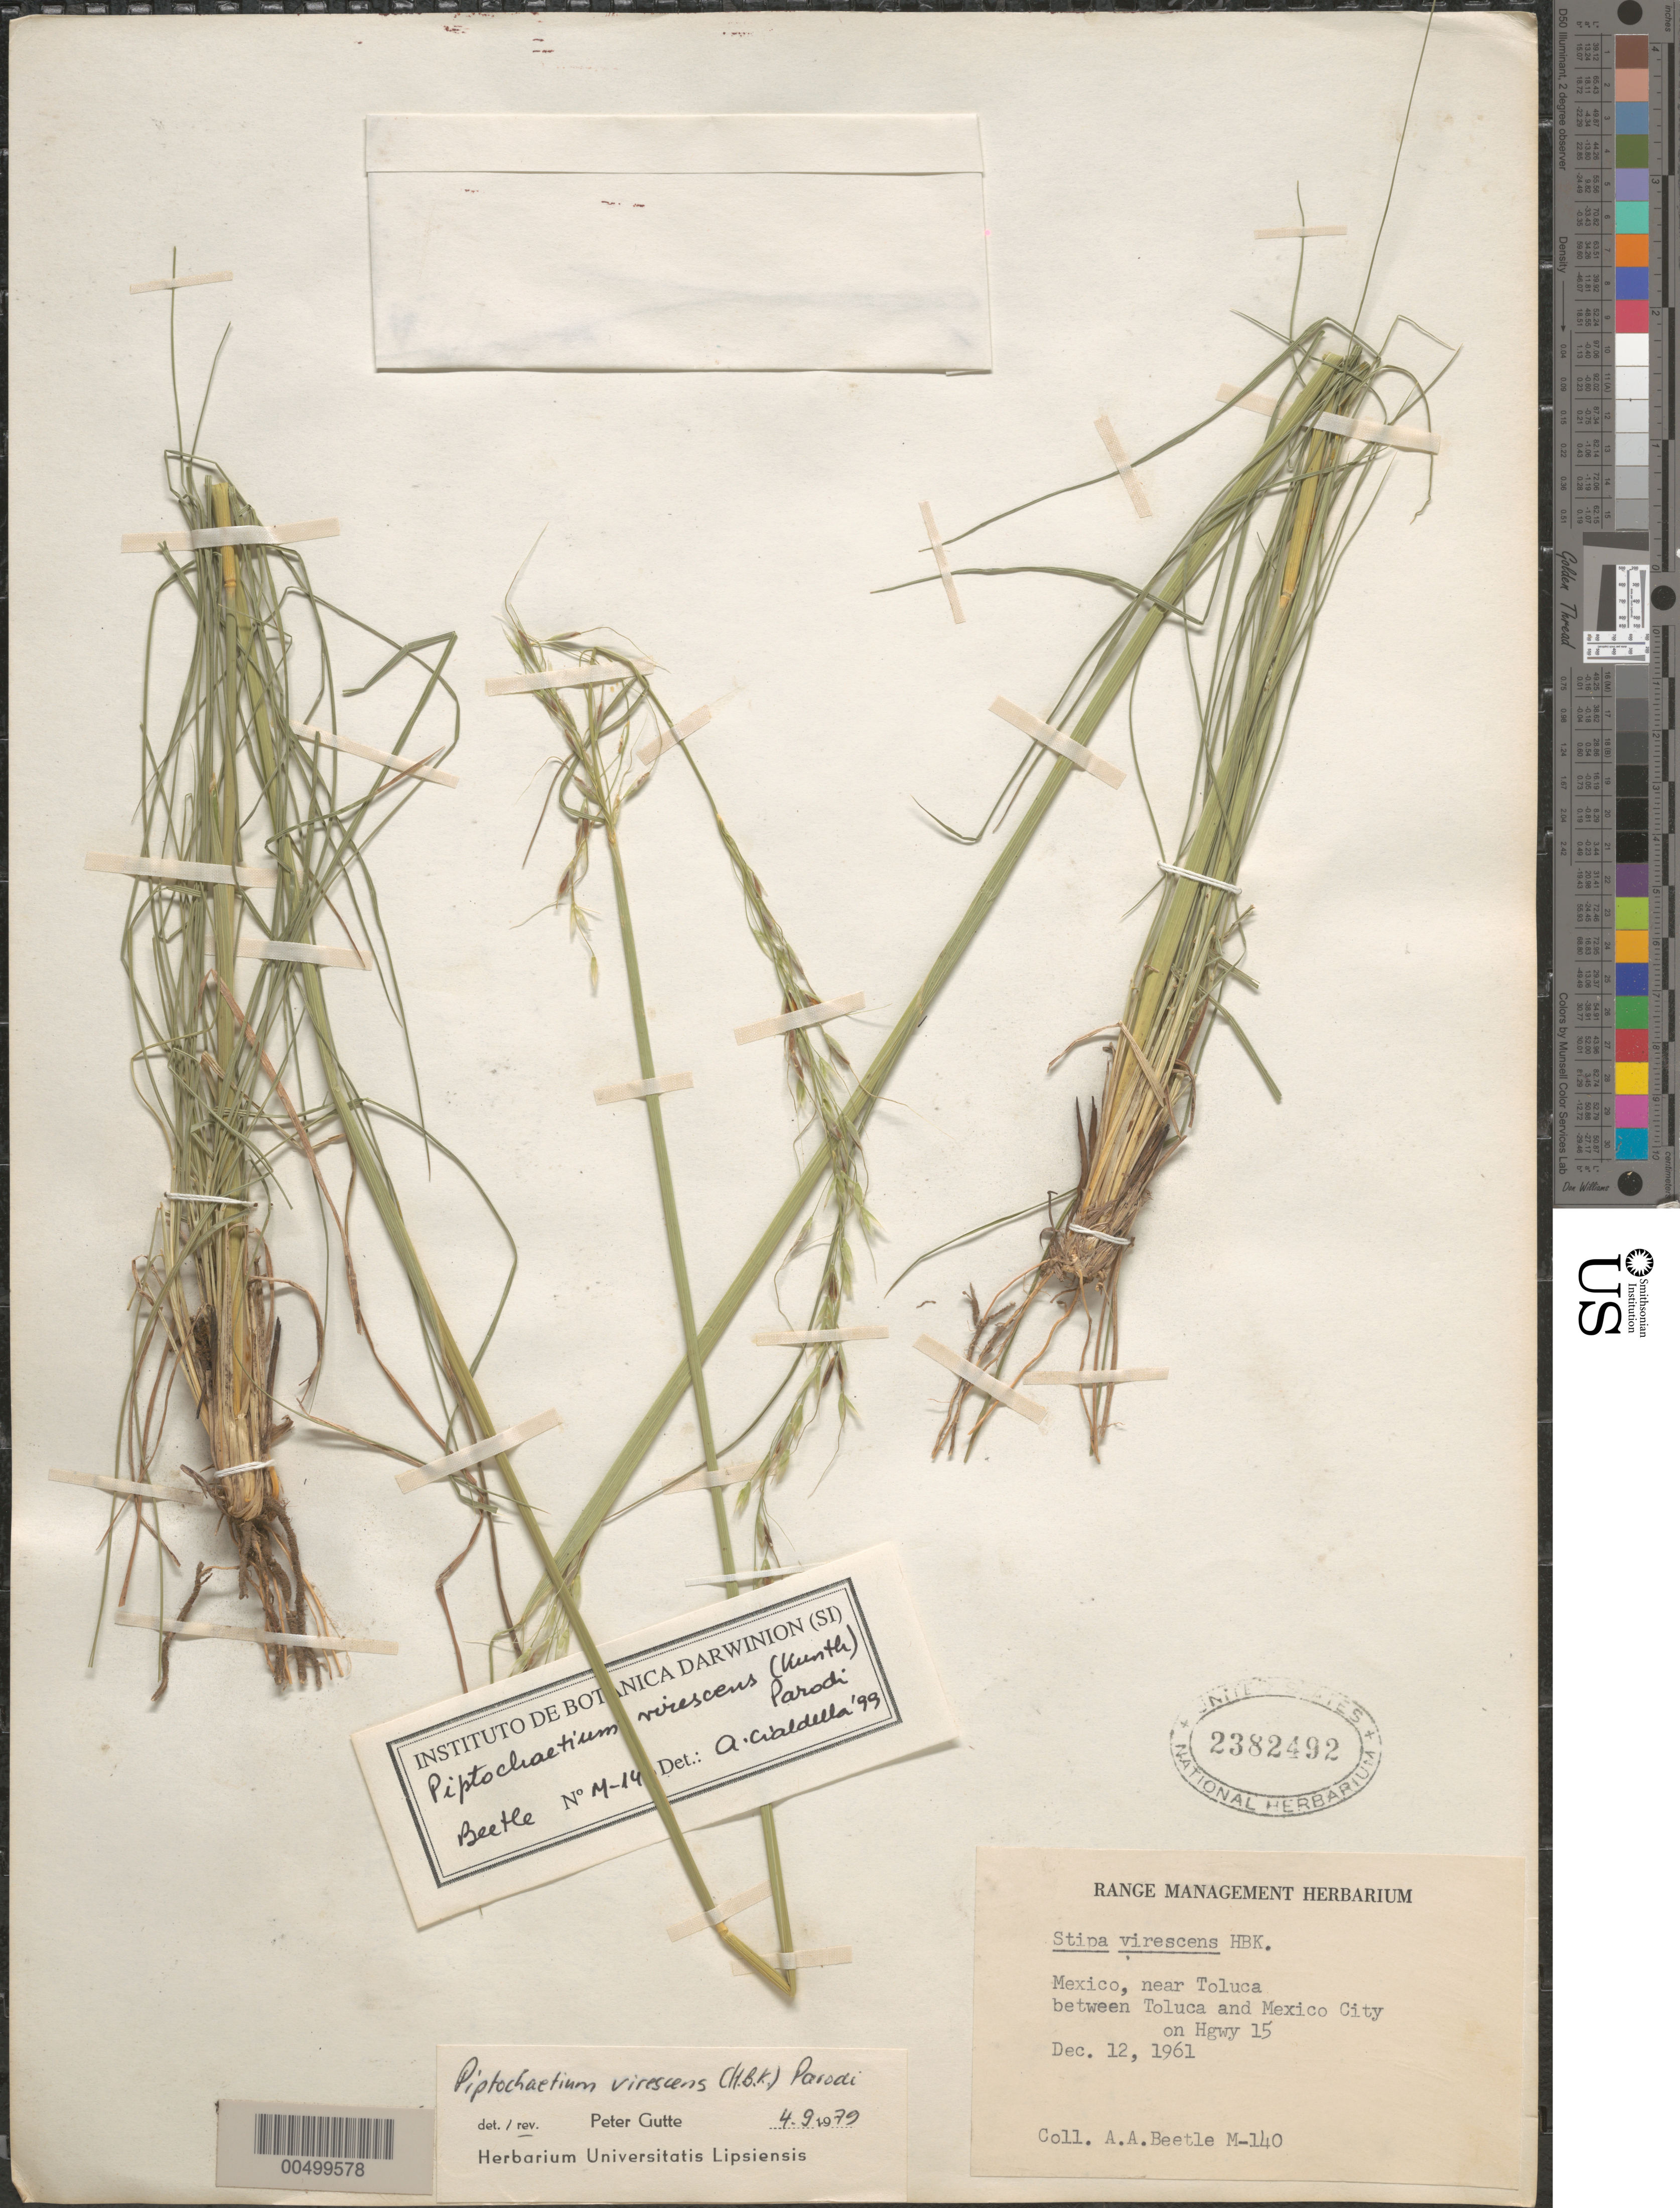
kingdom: Plantae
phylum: Tracheophyta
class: Liliopsida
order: Poales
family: Poaceae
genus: Piptochaetium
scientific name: Piptochaetium virescens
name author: (Kunth) Parodi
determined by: Gutte, P.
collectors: A. A. Beetle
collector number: M-140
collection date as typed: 12 Dec 1961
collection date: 1961-12-12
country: Mexico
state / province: México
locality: Near Toluca, between Toluca & Mexico City on Hwy 15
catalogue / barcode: US 2382492